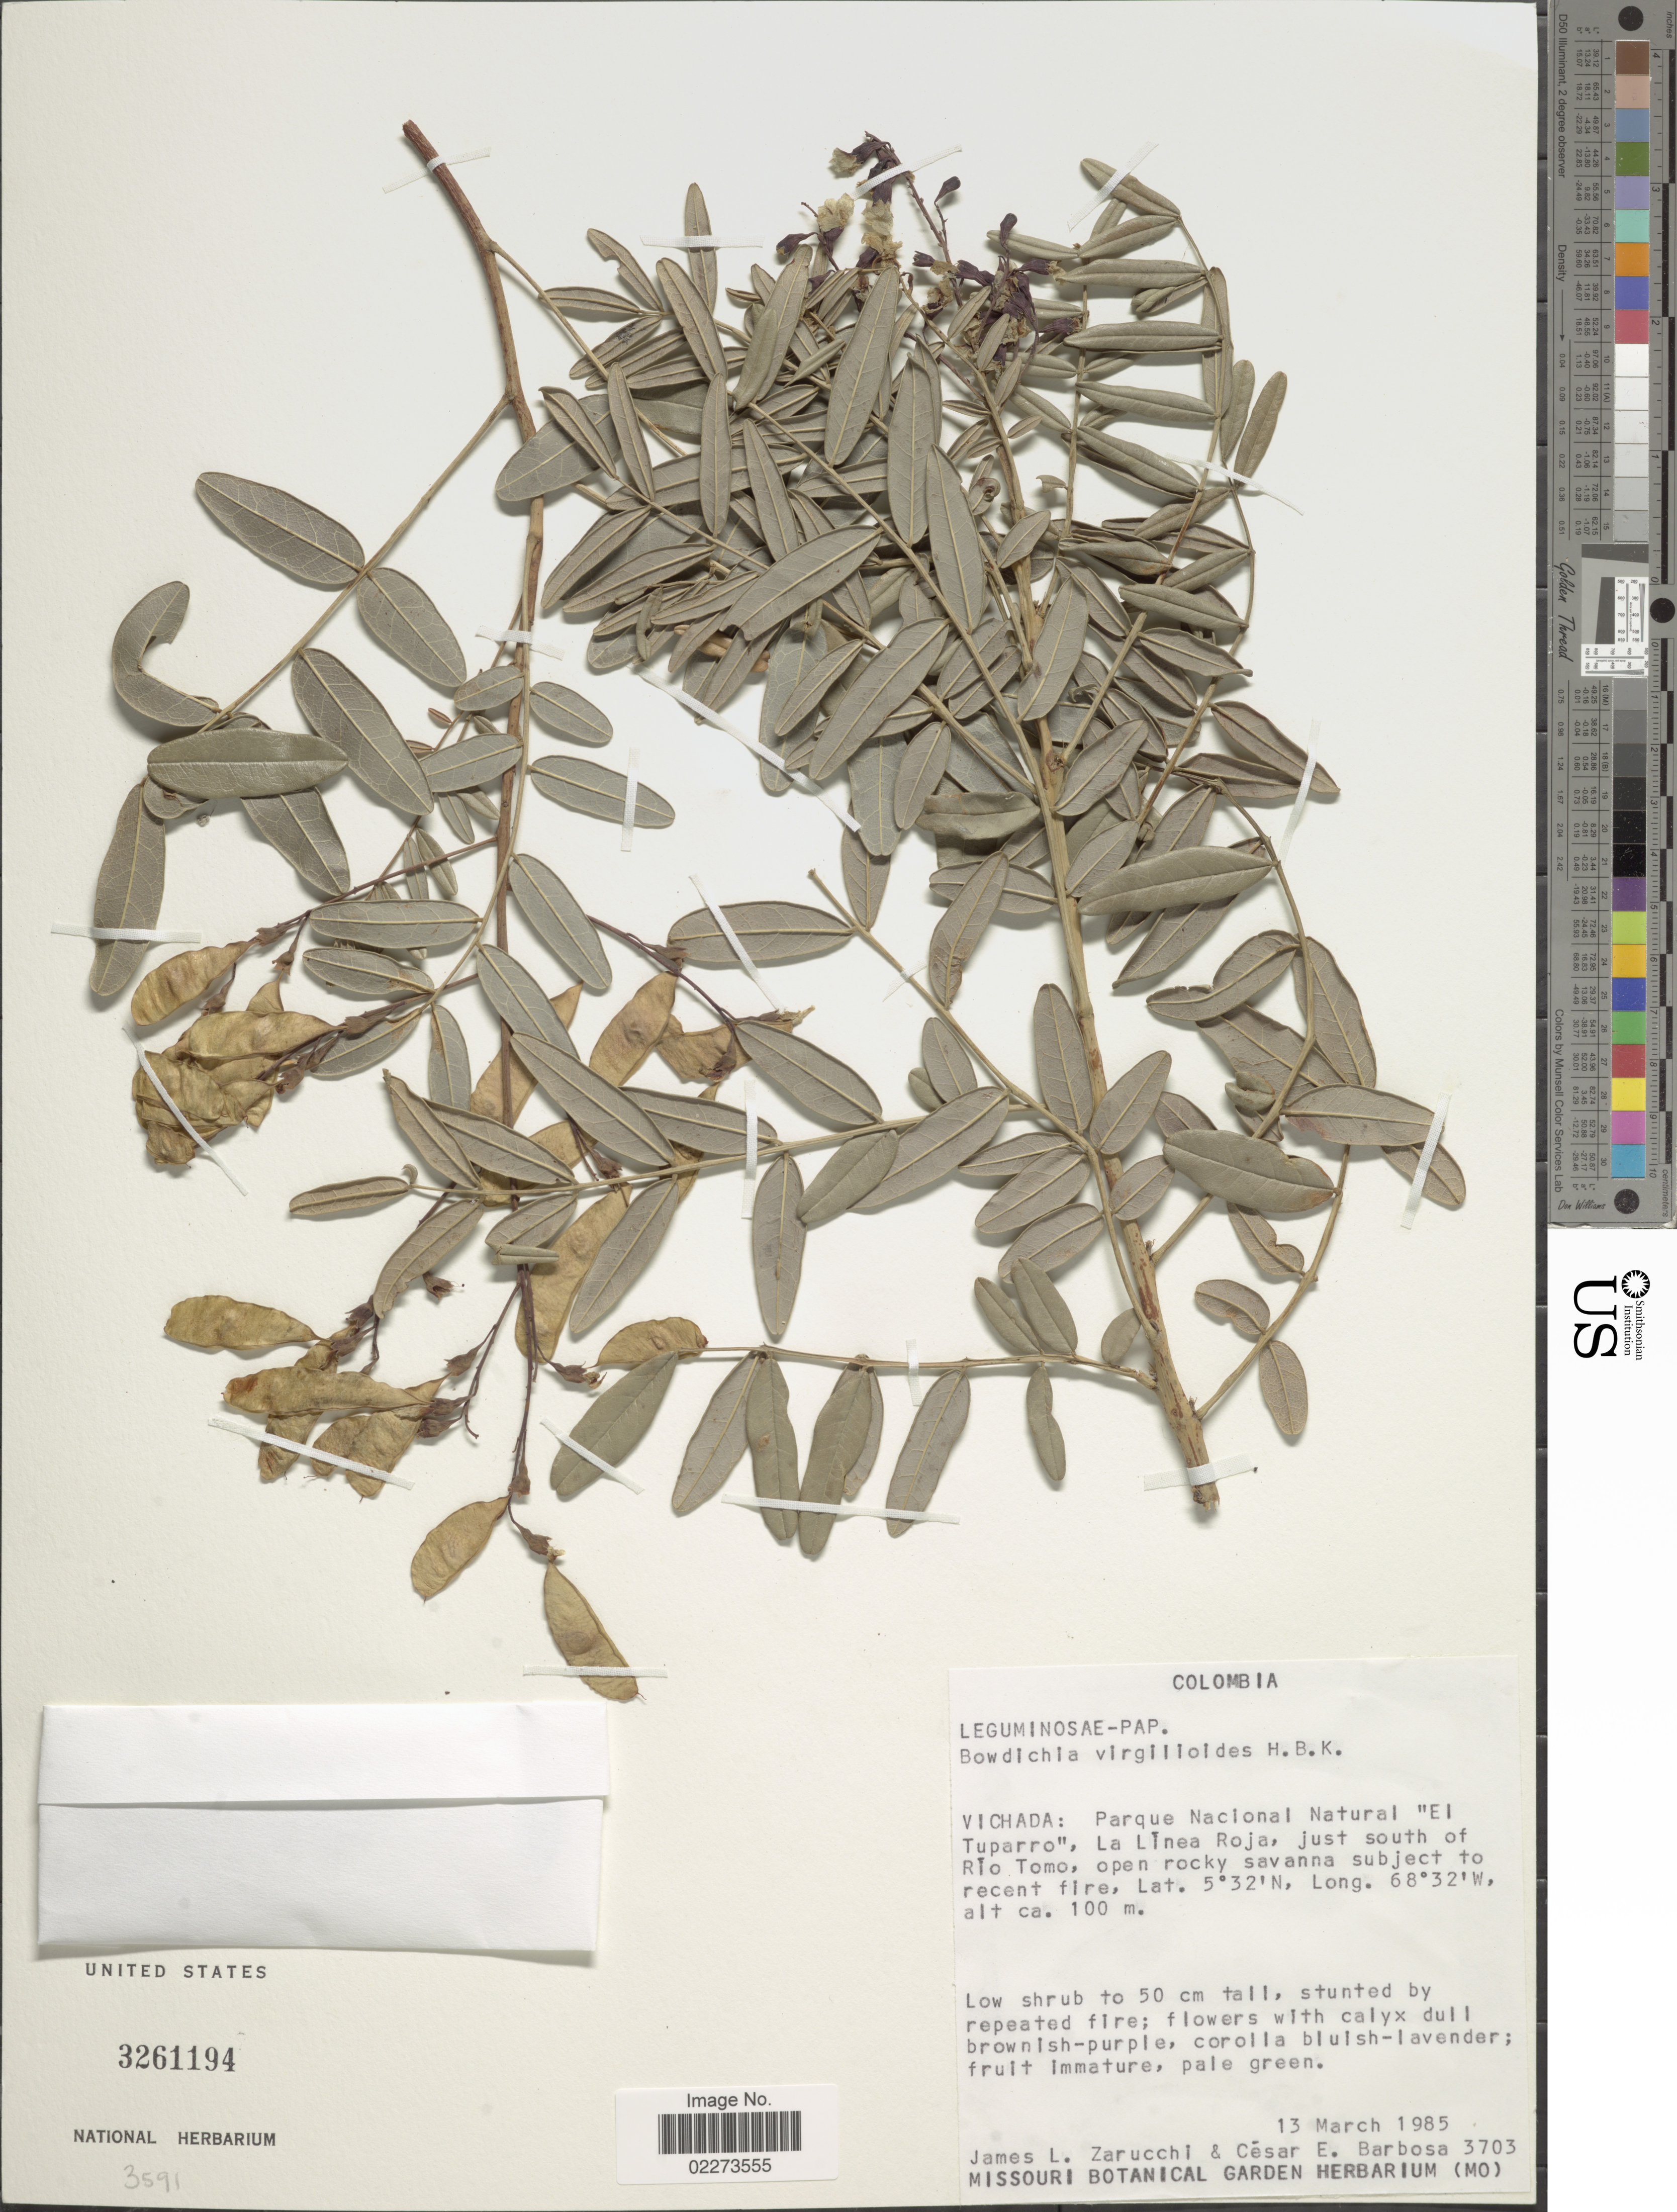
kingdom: Plantae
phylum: Tracheophyta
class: Magnoliopsida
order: Fabales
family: Fabaceae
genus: Bowdichia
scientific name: Bowdichia virgilioides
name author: Kunth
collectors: J. L. Zarucchi & C. E. Barbosa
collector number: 3703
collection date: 1985-03-13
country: Colombia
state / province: Vichada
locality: Parque Nacional Natural "El Tuparro", La Linea Roja, just south of Rio Tomo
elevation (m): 100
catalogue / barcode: US 3261194